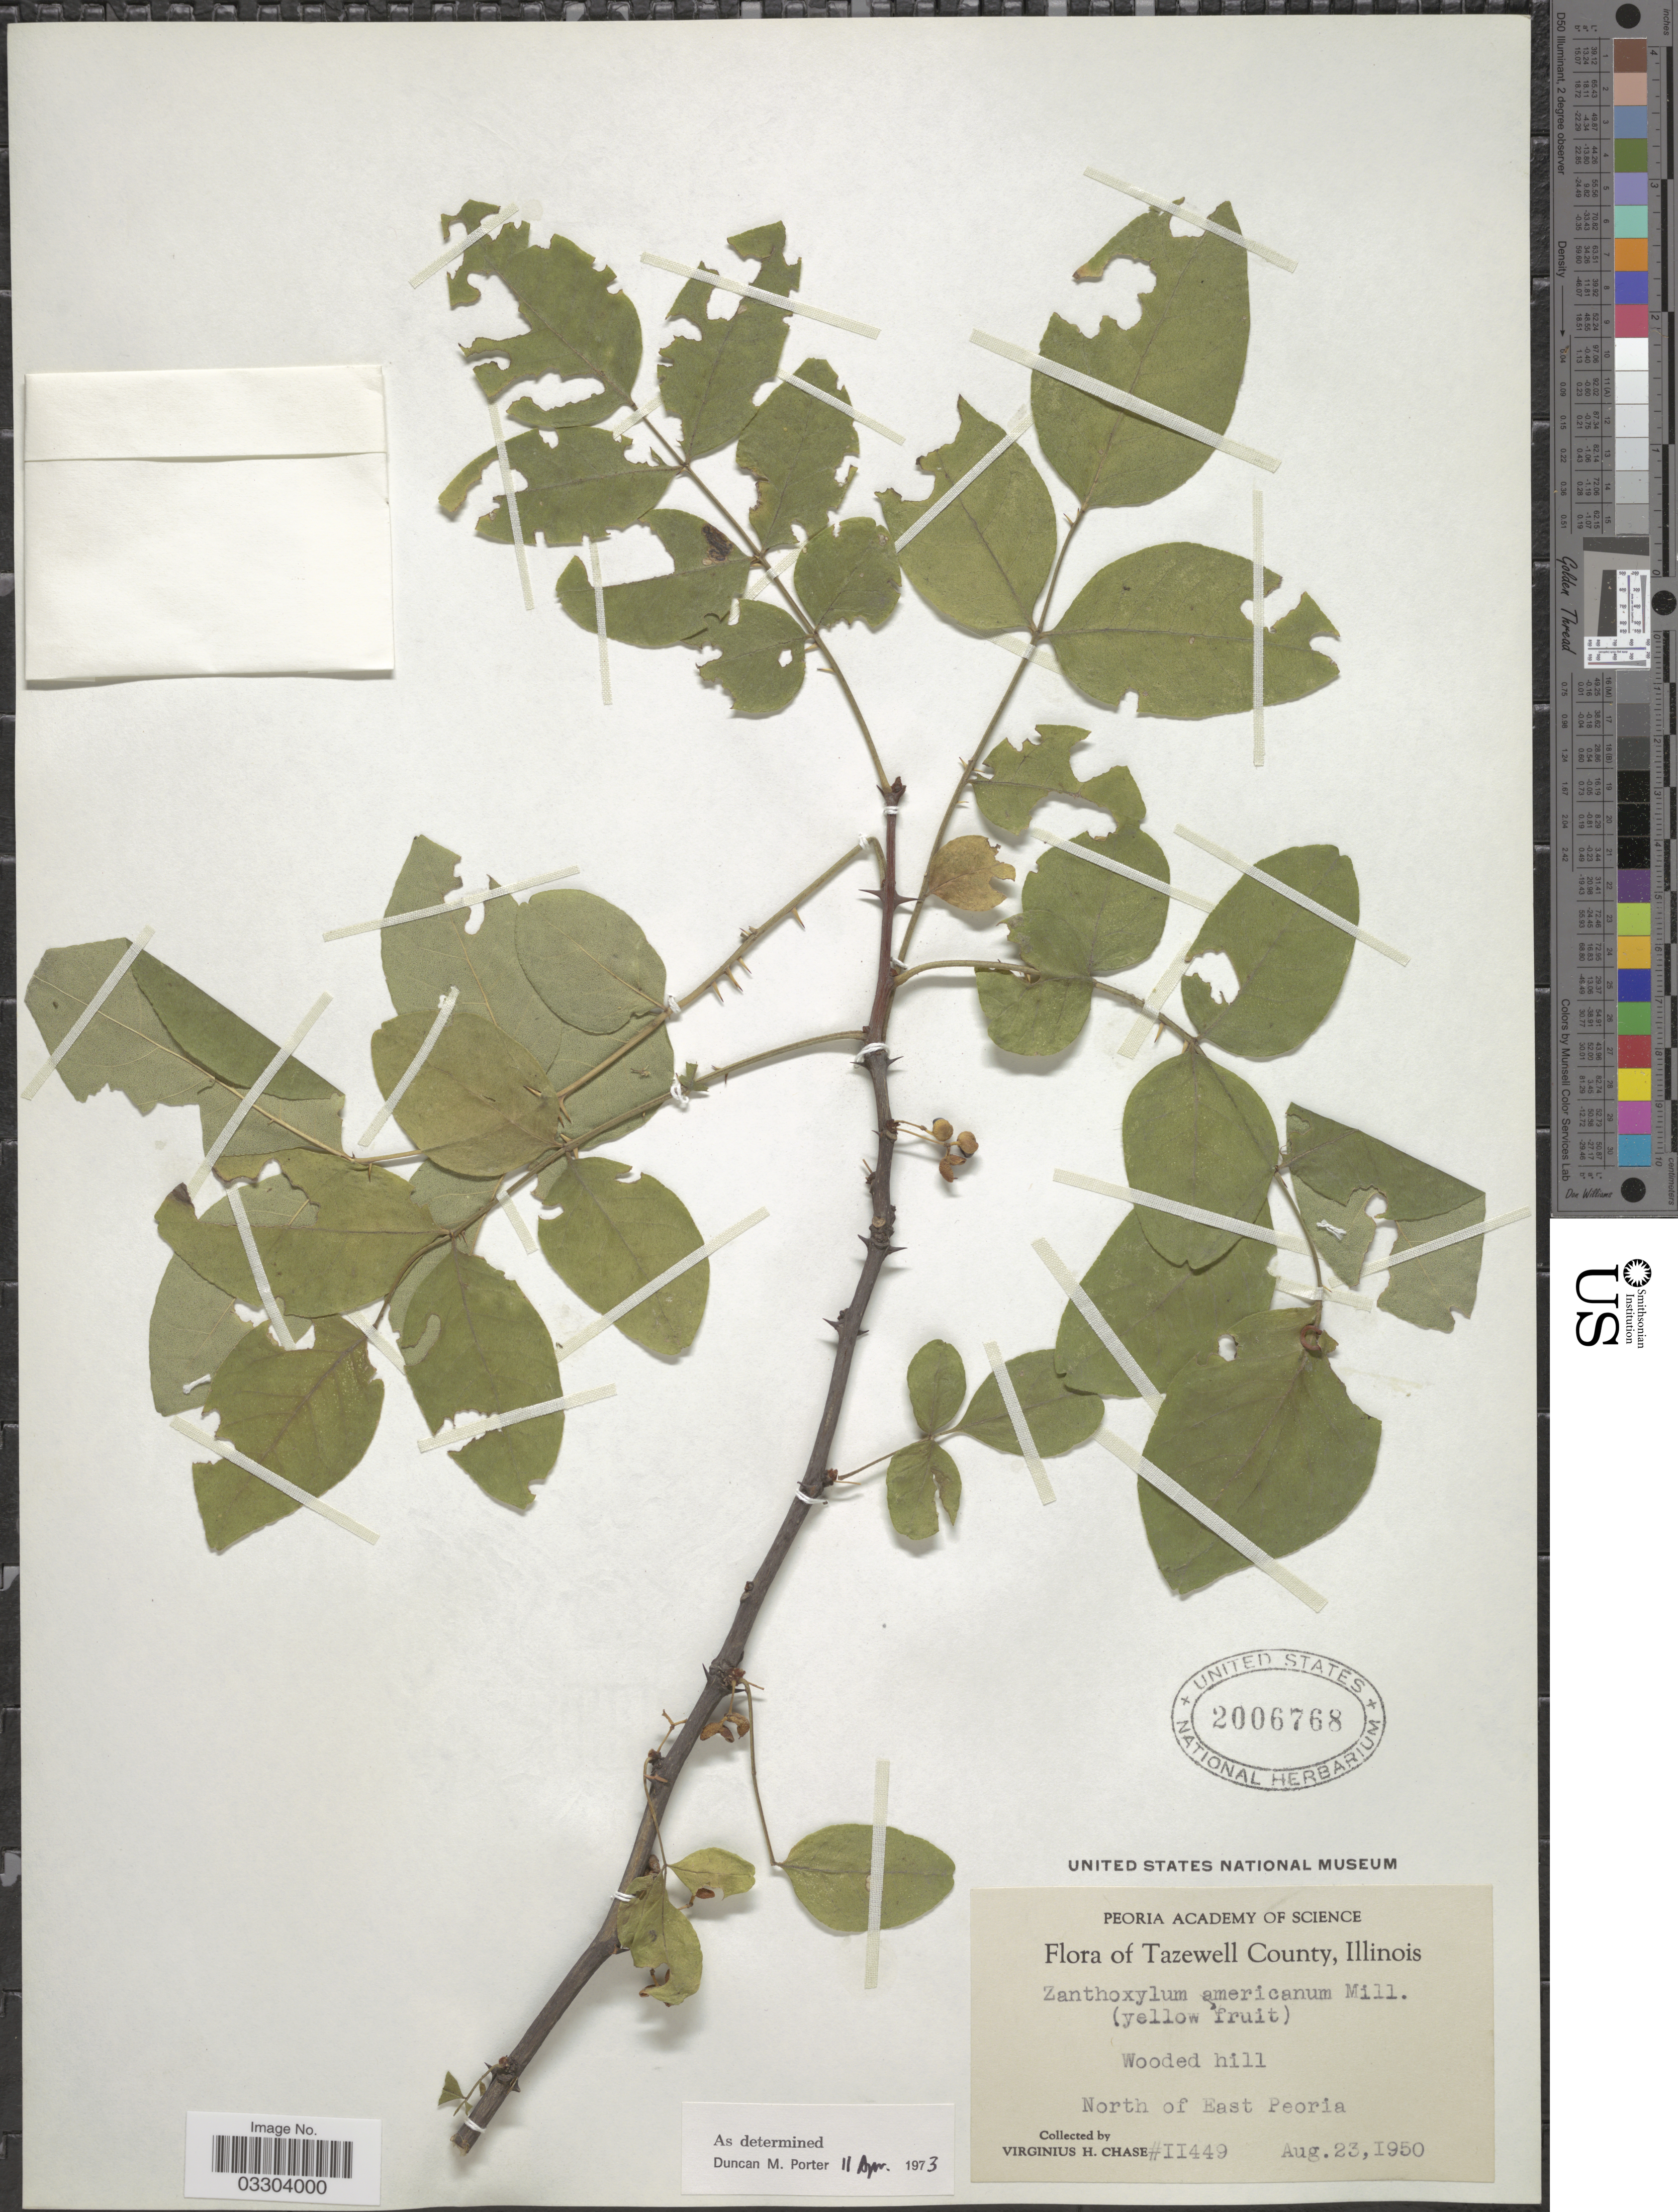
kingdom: Plantae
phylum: Tracheophyta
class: Magnoliopsida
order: Sapindales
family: Rutaceae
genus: Zanthoxylum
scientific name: Zanthoxylum americanum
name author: Mill.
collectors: V. H. Chase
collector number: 11449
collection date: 1950-08-23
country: United States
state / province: Illinois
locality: Tazewell County. Wooded hill. North of East Peoria.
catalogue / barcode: US 2006768